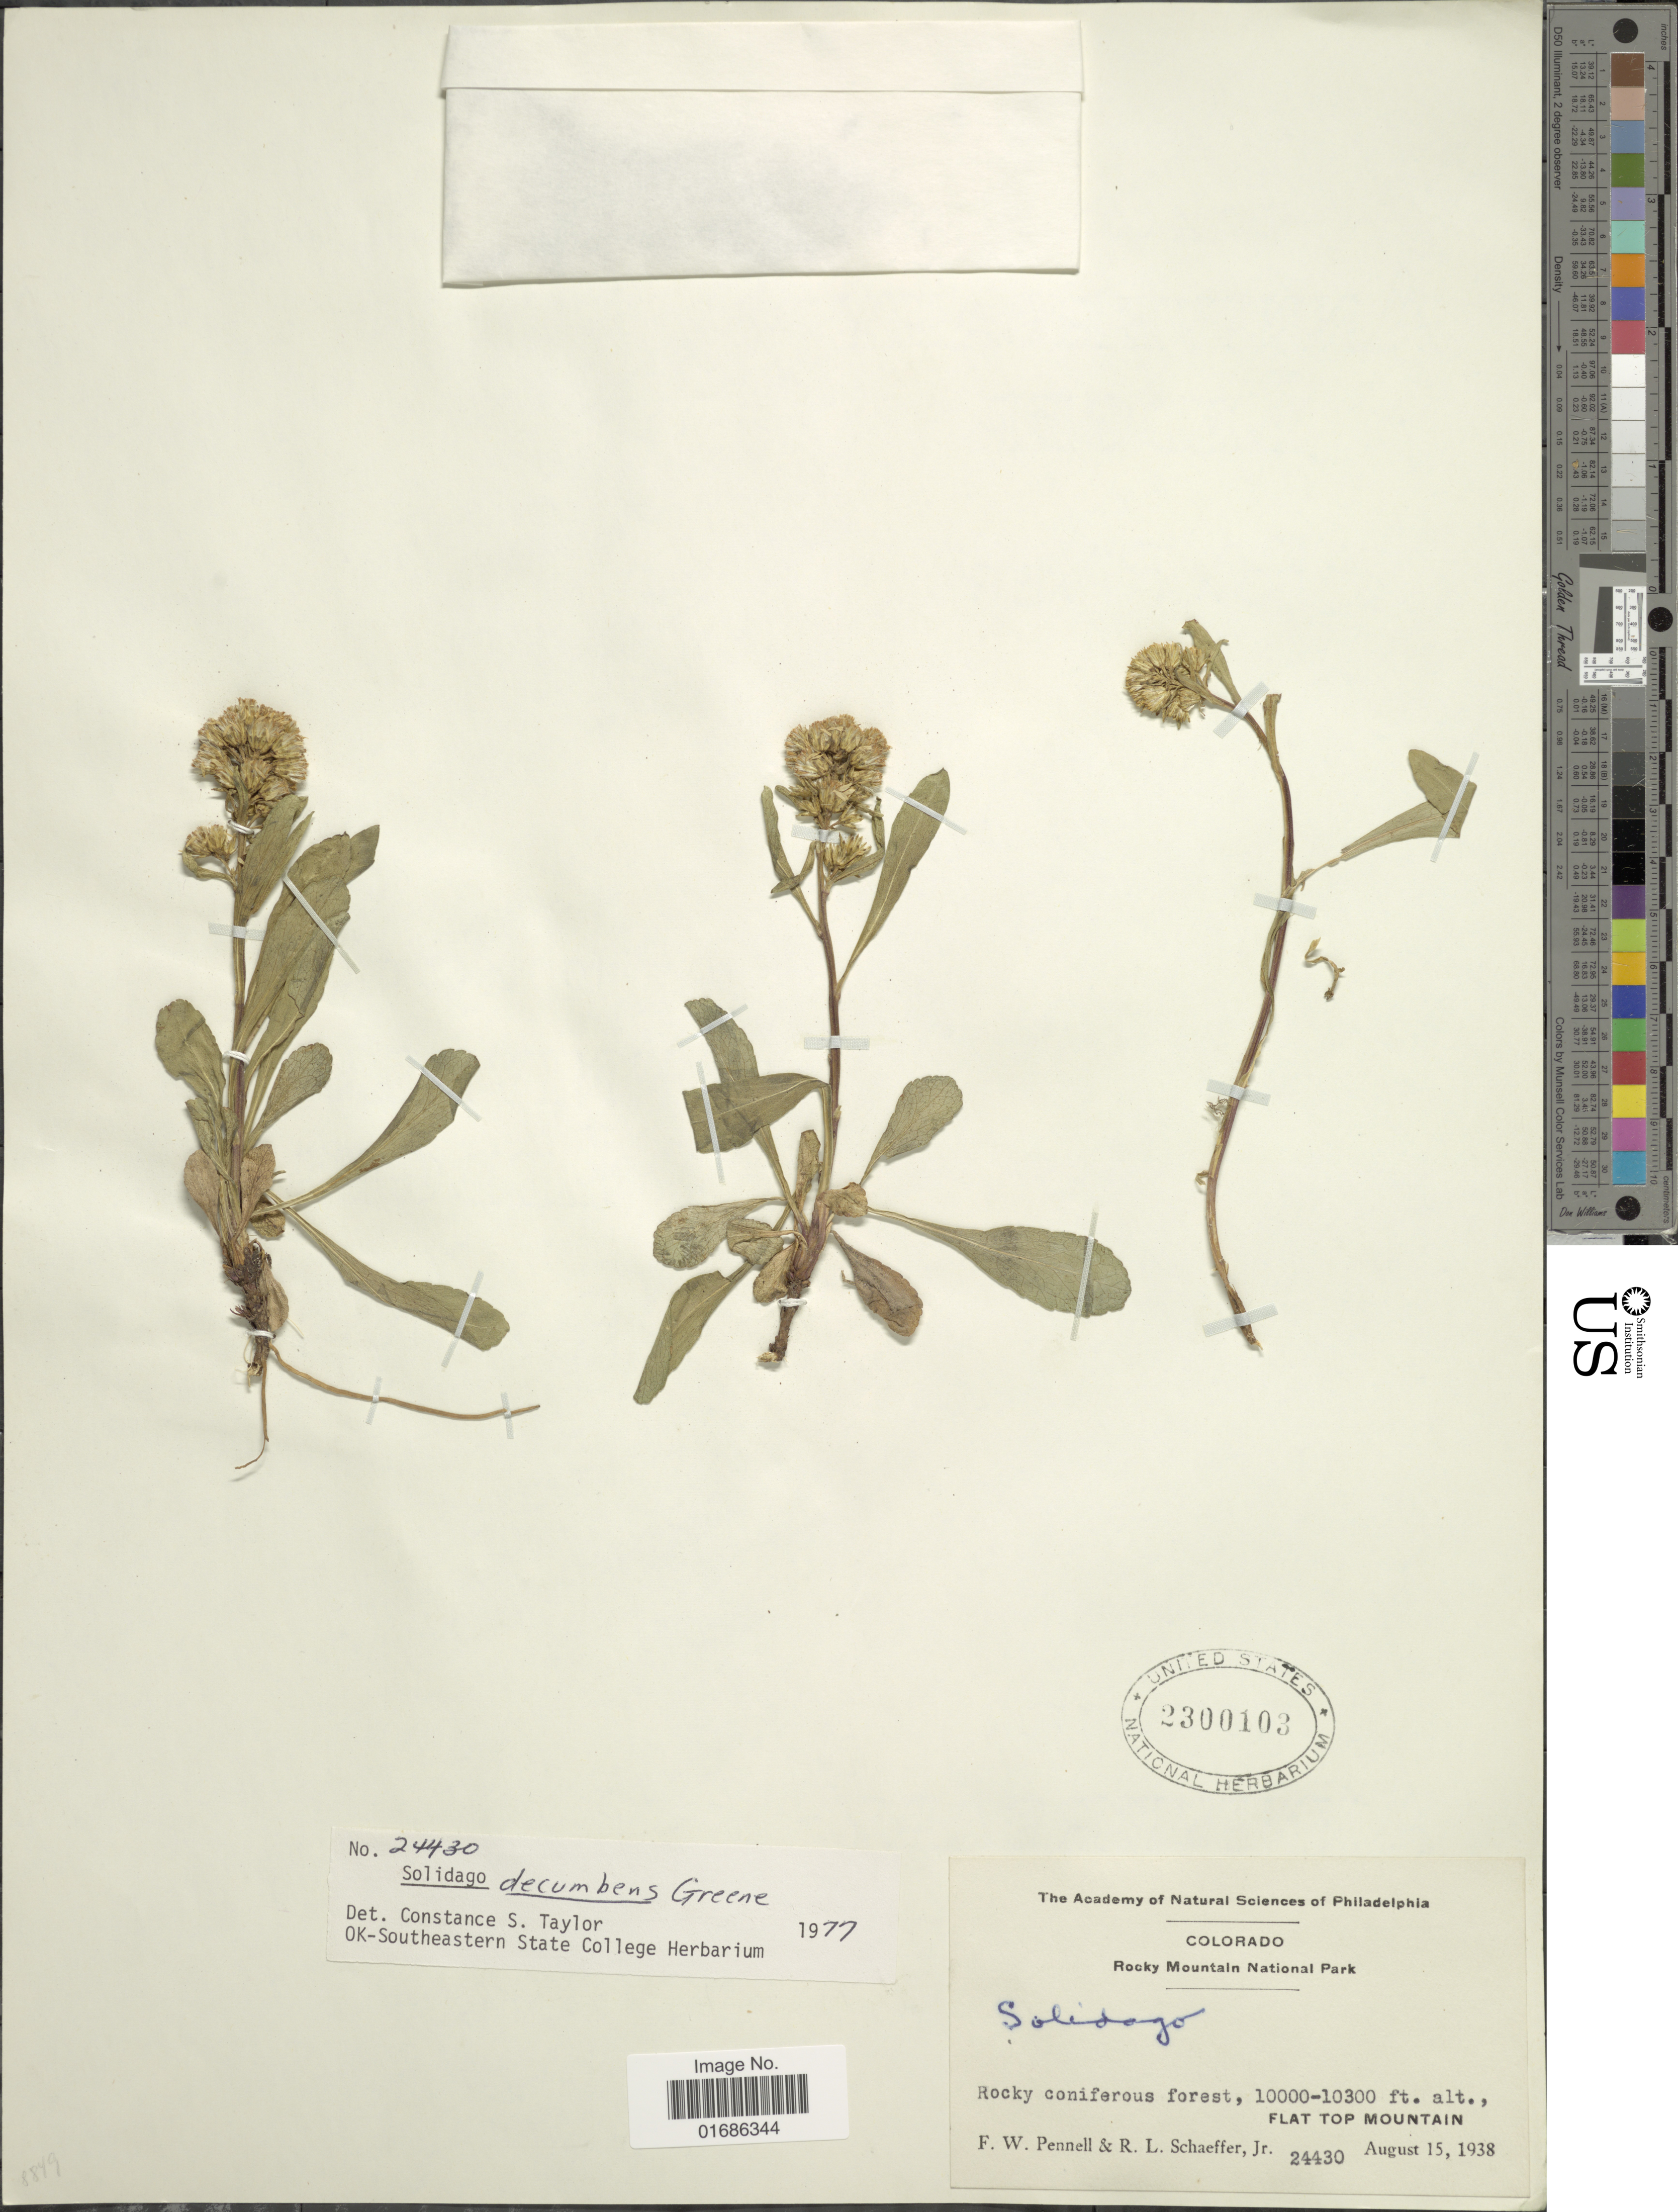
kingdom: Plantae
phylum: Tracheophyta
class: Magnoliopsida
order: Asterales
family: Asteraceae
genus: Solidago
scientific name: Solidago decumbens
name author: Greene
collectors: F. W. Pennell & R. L. Schaeffer Jr.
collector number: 24430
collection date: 1938-08-15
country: United States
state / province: Colorado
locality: Rocky Mountain National Park, Rocky coniferous forest, Flat Top Mountain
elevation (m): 3048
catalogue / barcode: US 2300103